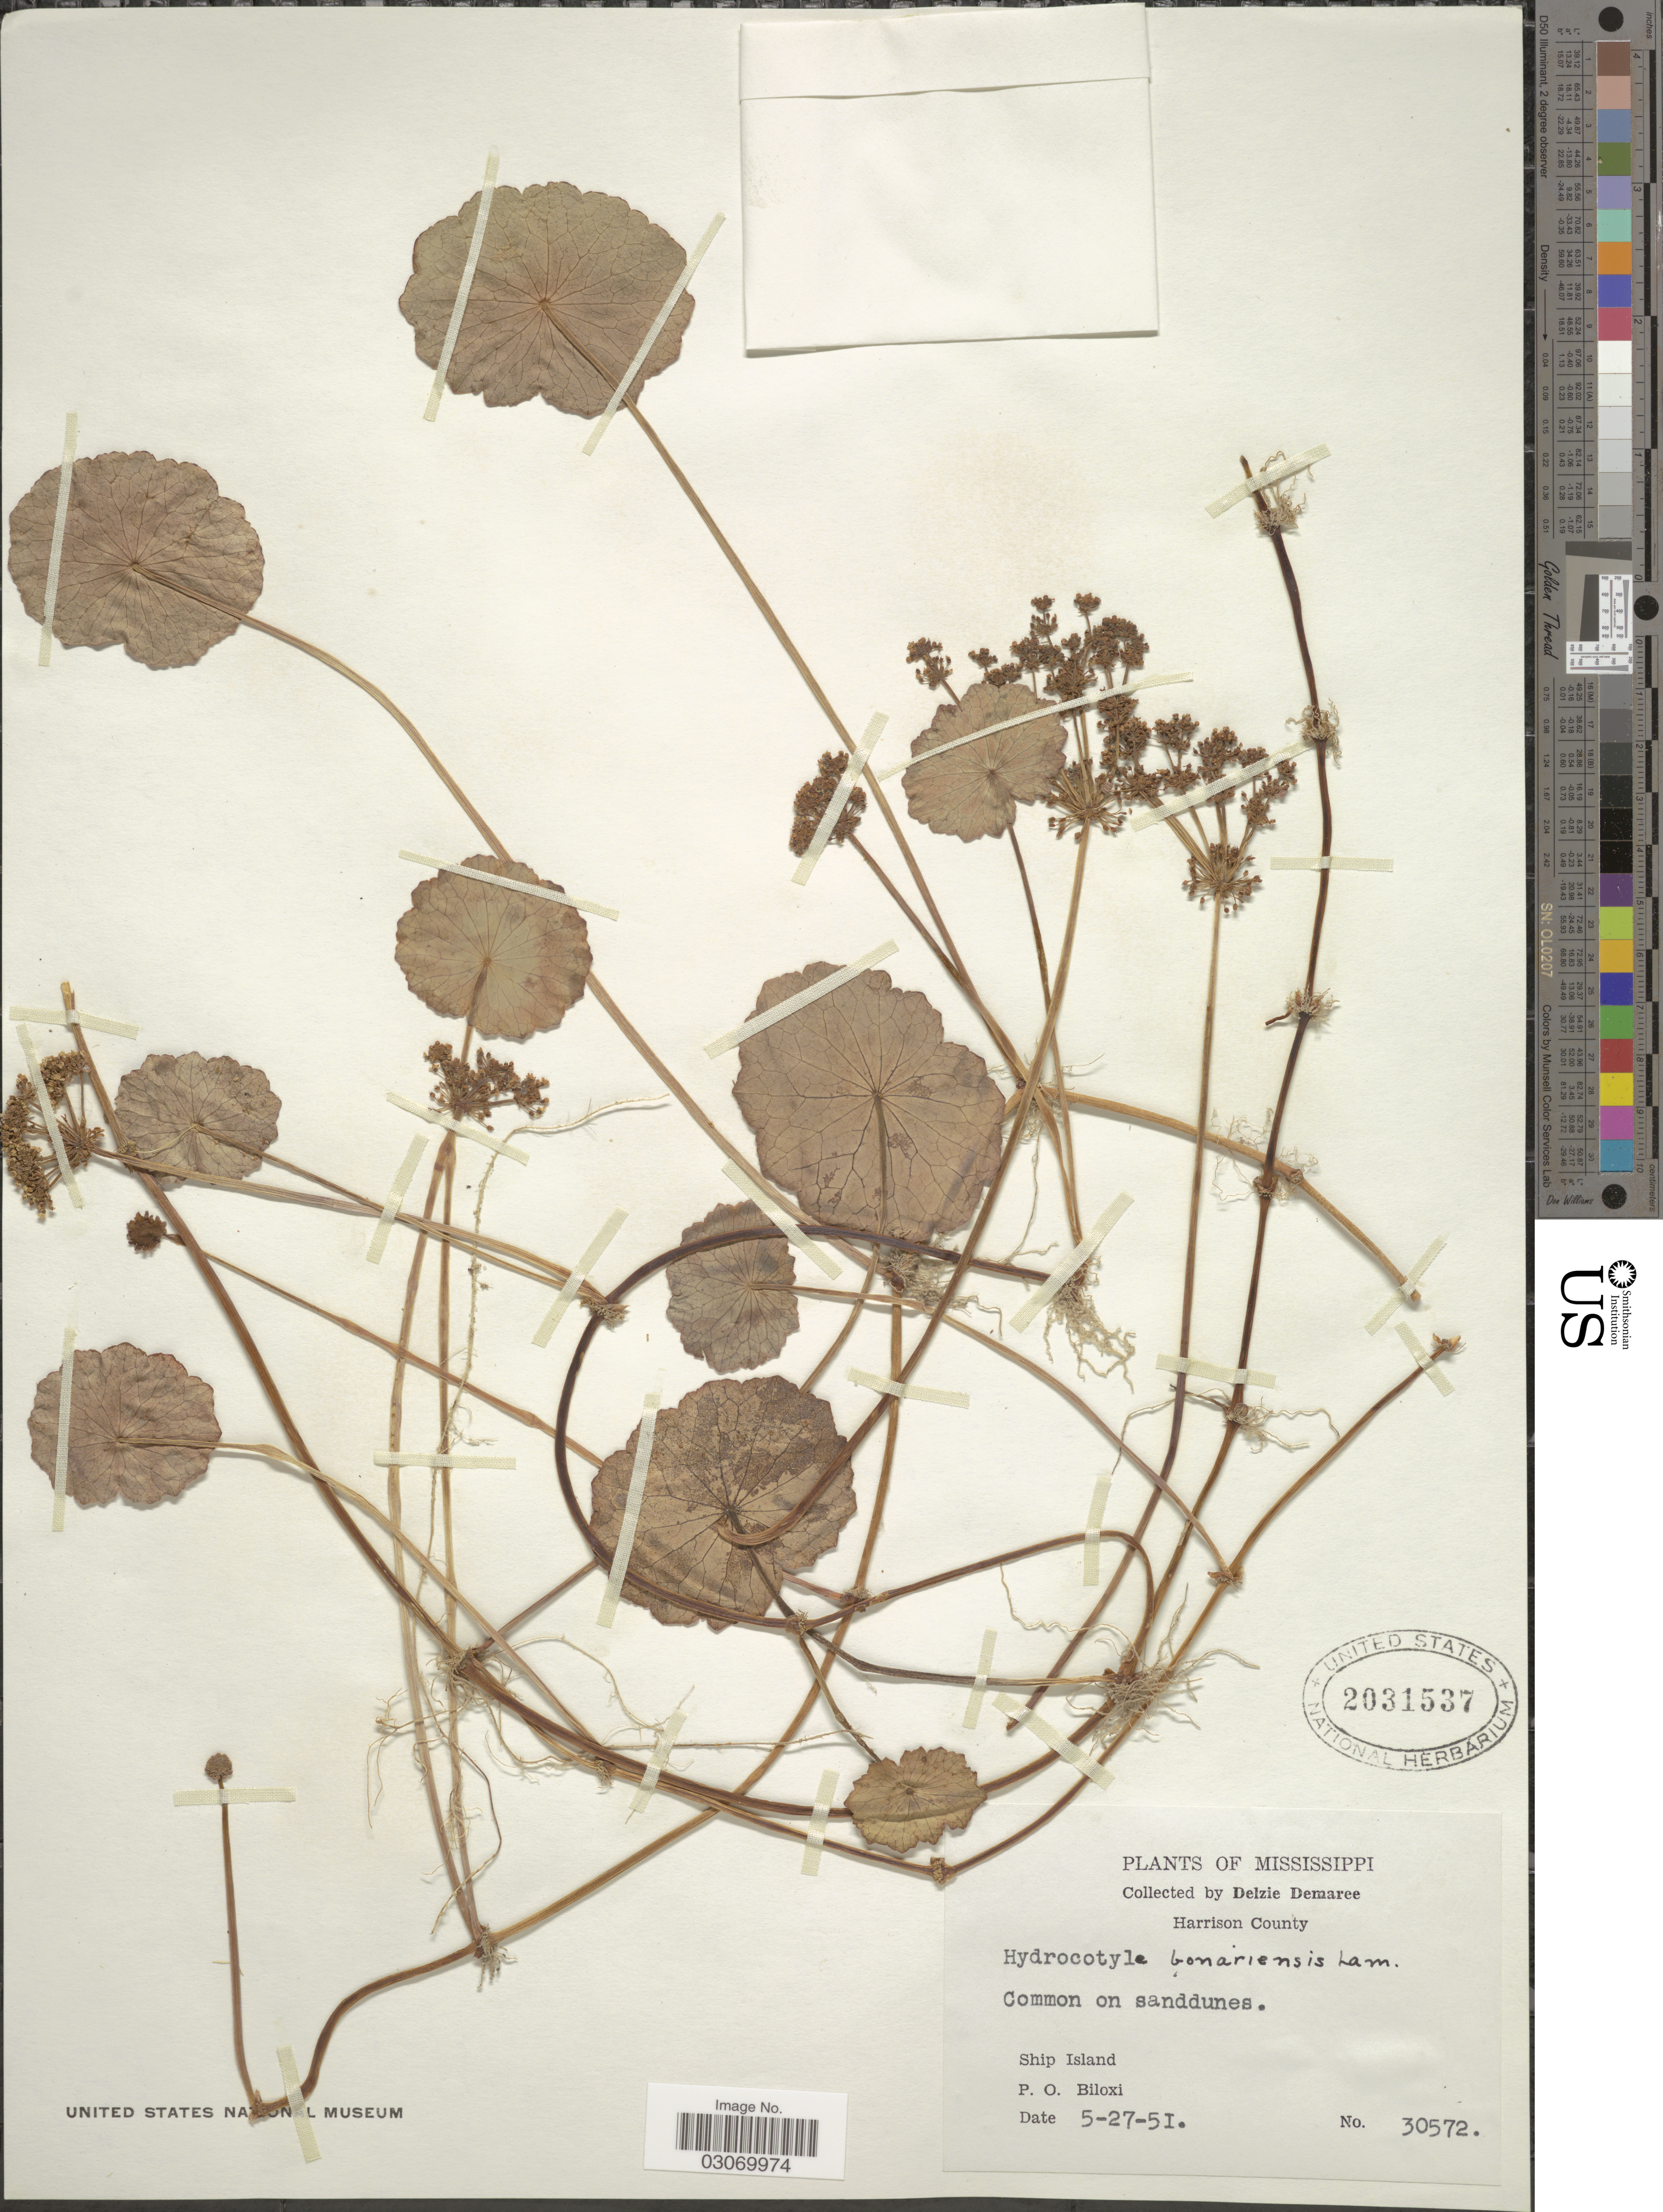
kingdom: Plantae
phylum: Tracheophyta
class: Magnoliopsida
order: Apiales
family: Araliaceae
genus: Hydrocotyle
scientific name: Hydrocotyle bonariensis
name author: Lam.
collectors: D. Demaree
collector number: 30572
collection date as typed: Transcribed d/m/y: 27/5/51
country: United States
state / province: Mississippi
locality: Harrison County. Ship Island. P.O. Biloxi.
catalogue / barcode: US 2031537